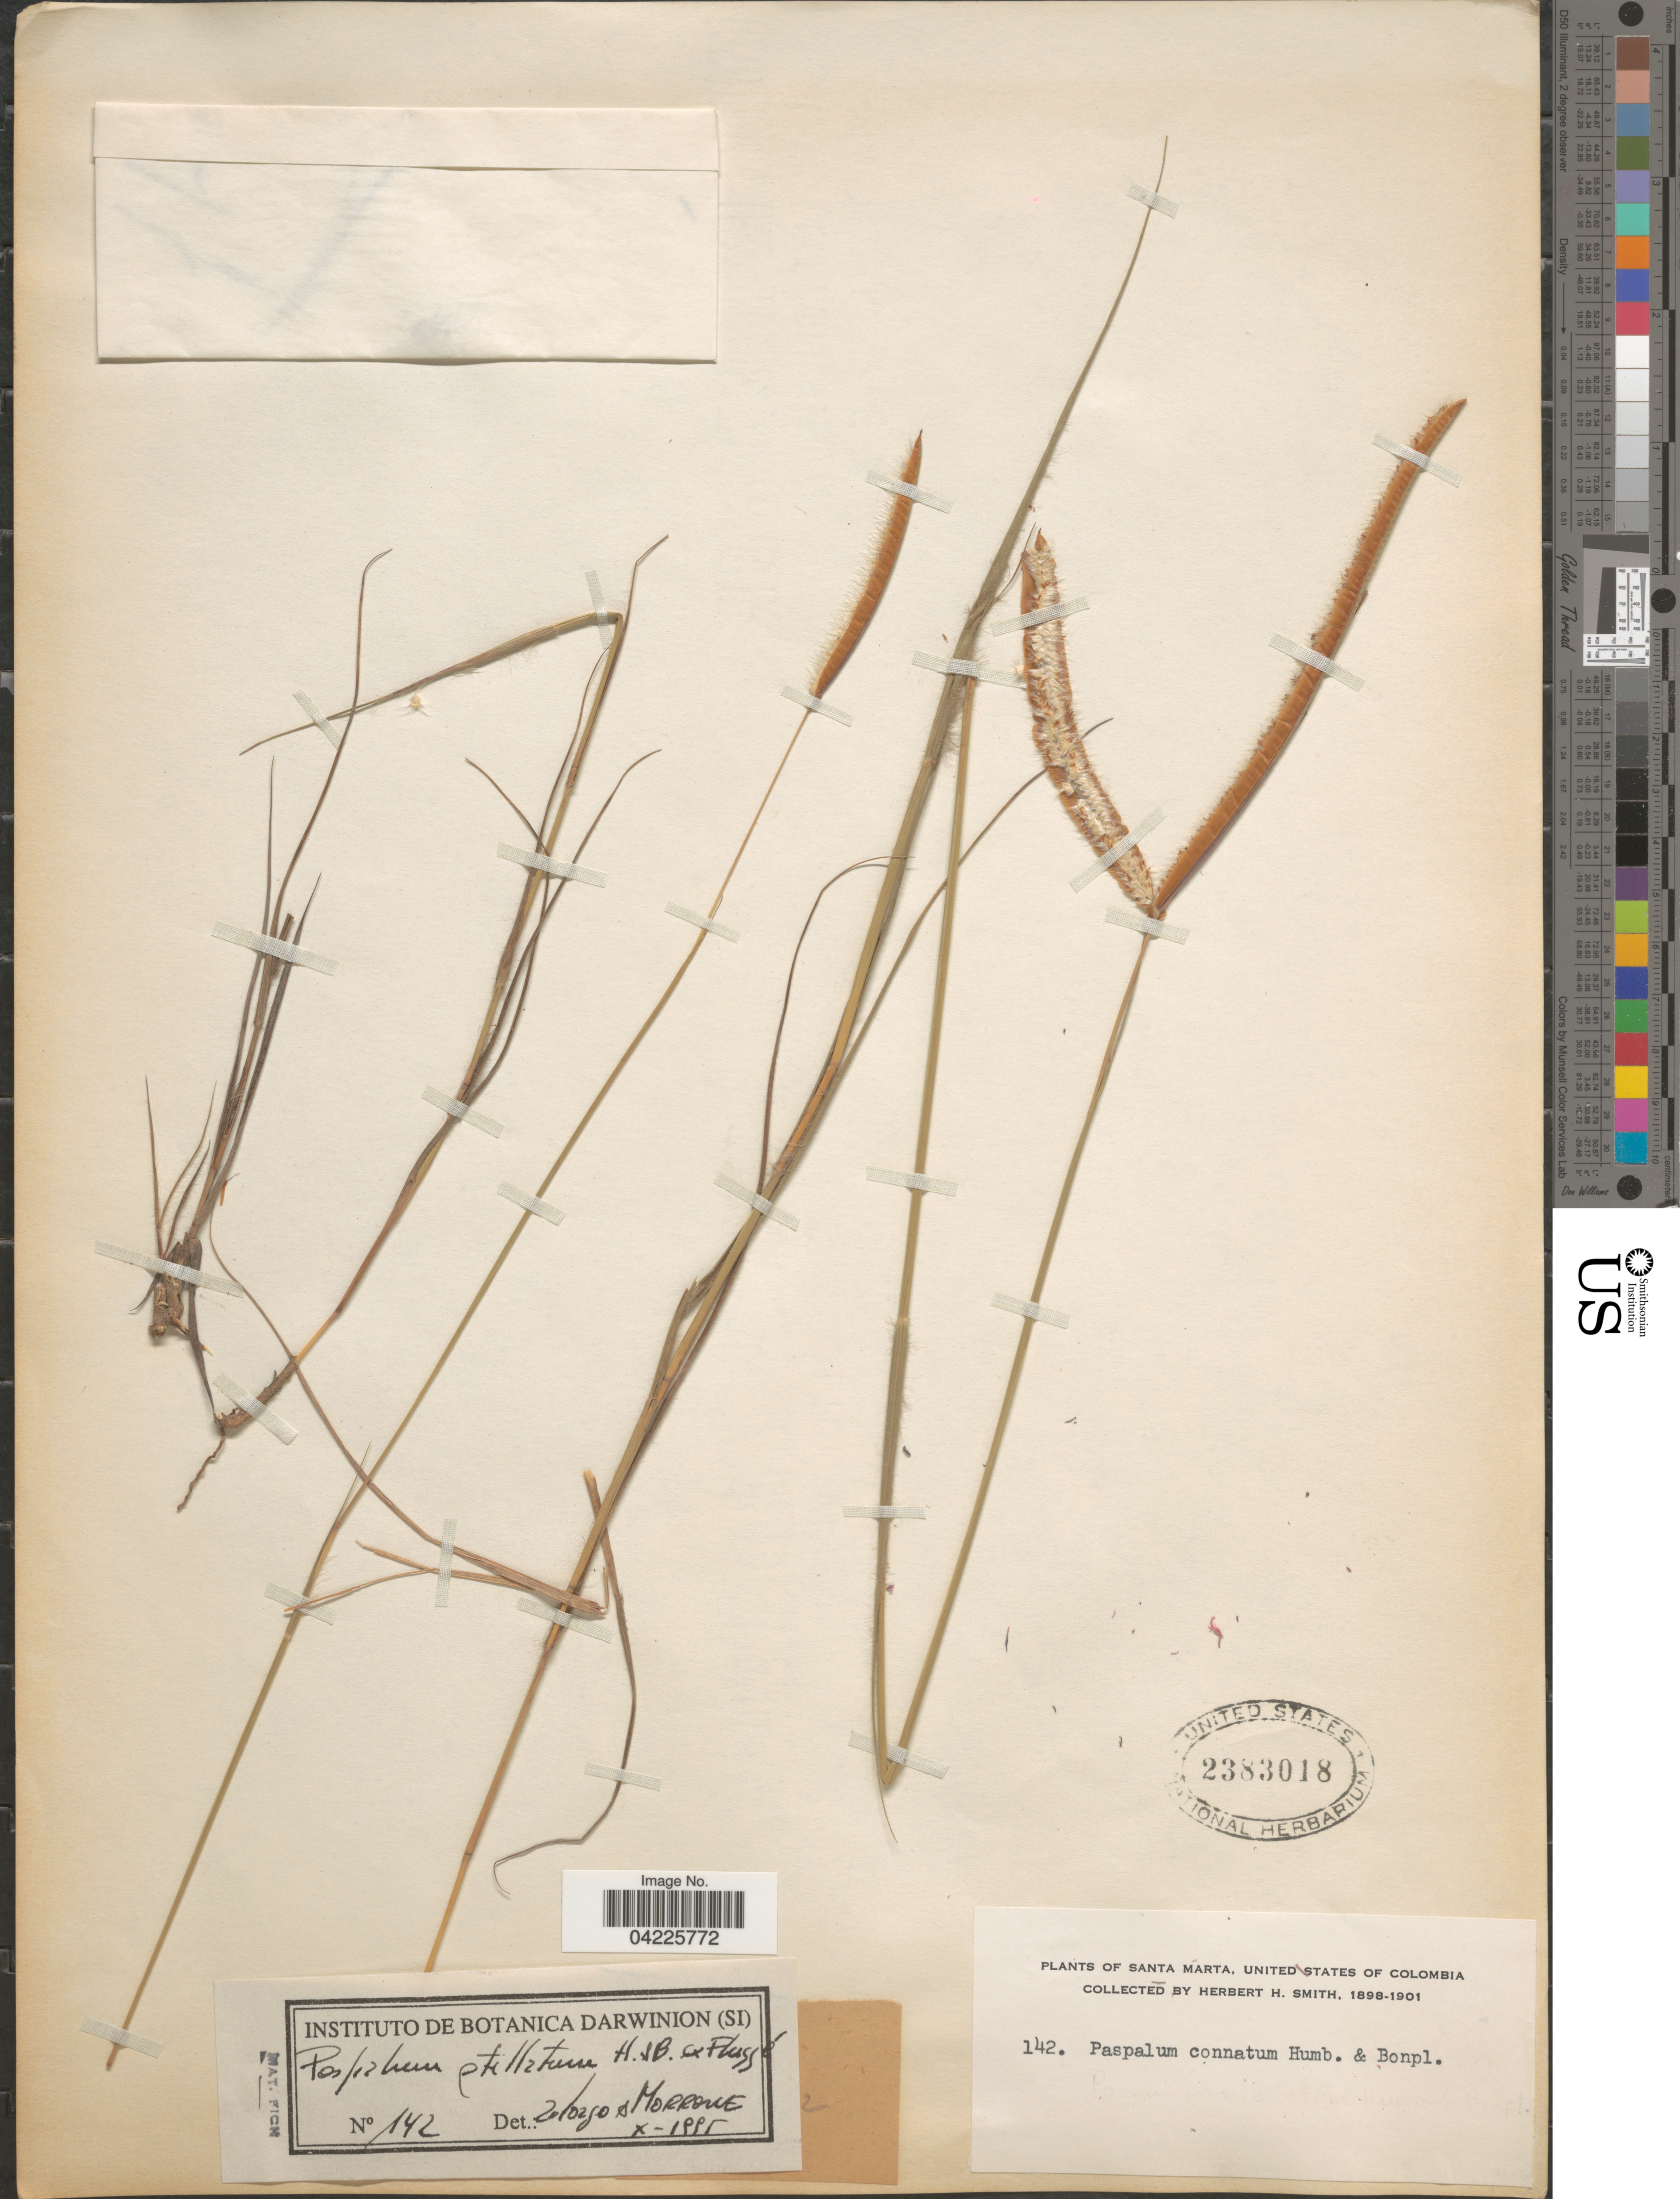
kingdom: Plantae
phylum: Tracheophyta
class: Liliopsida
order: Poales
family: Poaceae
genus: Paspalum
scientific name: Paspalum stellatum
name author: Humb. & Bonpl. ex Flüggé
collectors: Herbert H. Smith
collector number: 142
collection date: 1898/1901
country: Colombia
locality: Santa Marta, United States of Colombia.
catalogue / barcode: US 2383018